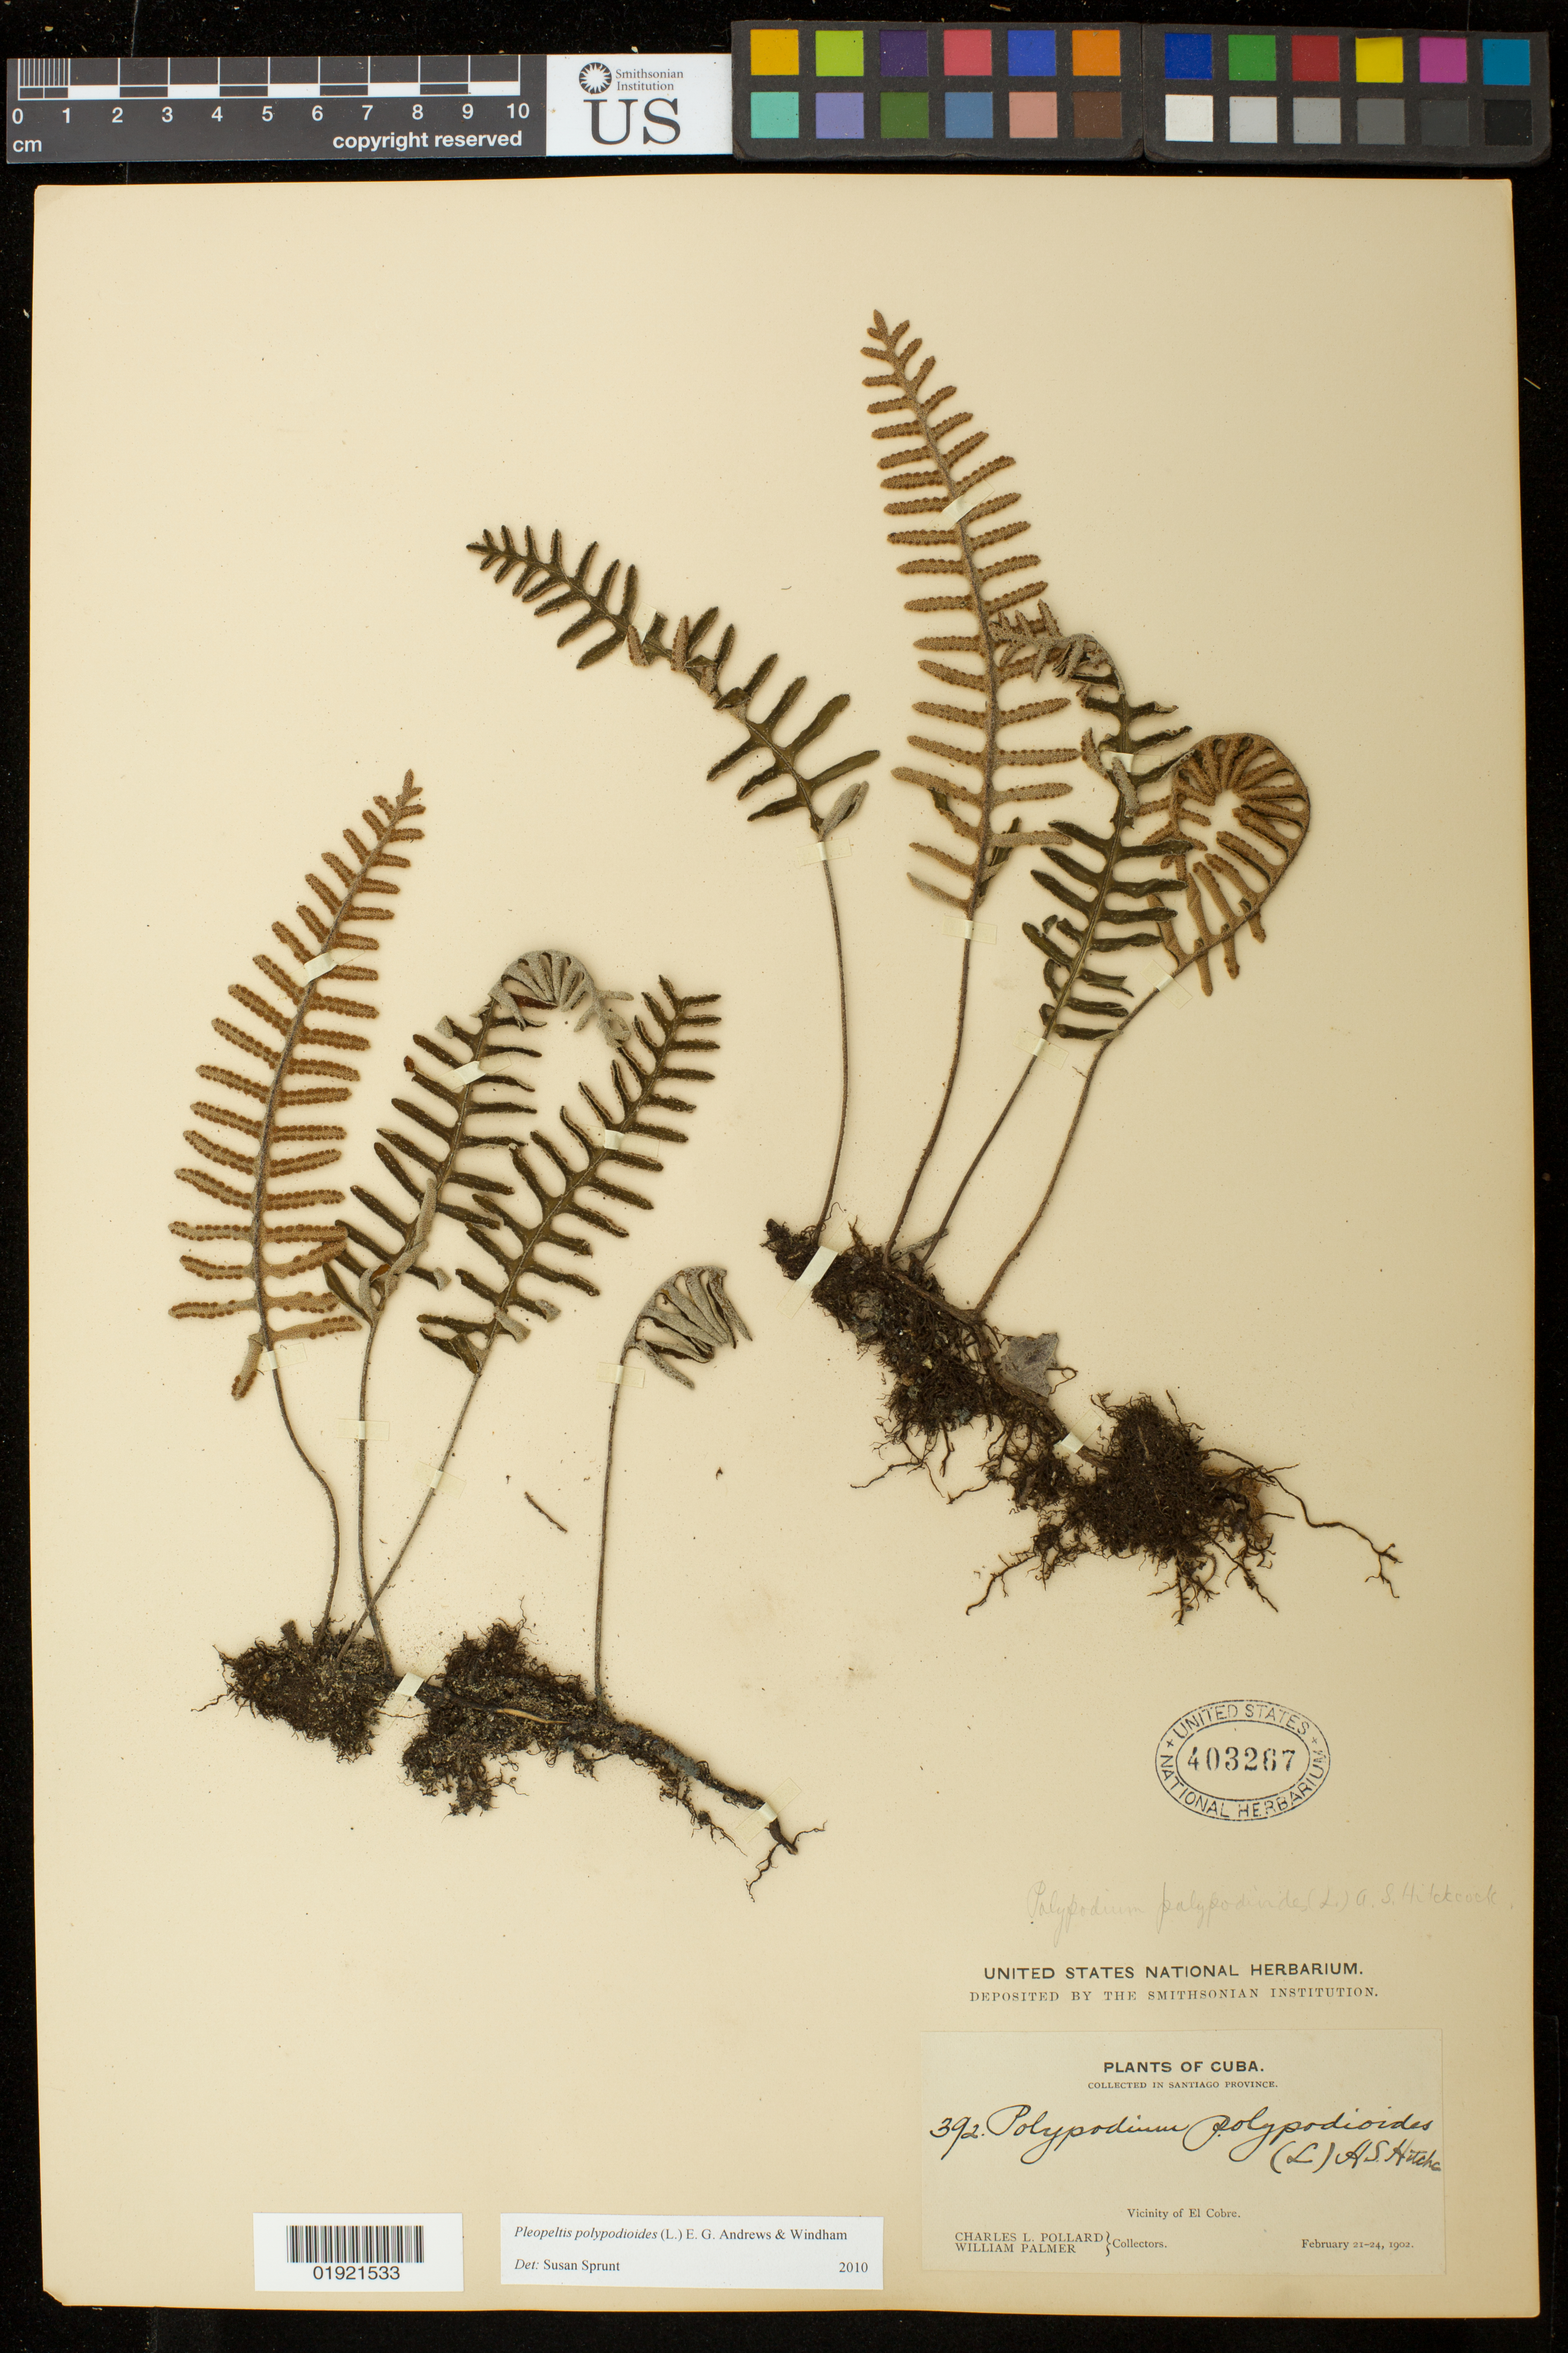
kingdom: Plantae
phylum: Tracheophyta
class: Polypodiopsida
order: Polypodiales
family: Polypodiaceae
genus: Pleopeltis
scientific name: Pleopeltis polypodioides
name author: (L.) E.G. Andrews & Windham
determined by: Sprunt, S. V.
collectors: C. L. Pollard & W. Palmer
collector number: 392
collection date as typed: February 21-24, 1902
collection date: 1902-02-21/1902-02-24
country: Cuba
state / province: Santiago de Cuba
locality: Santiago Province, vicinity of El Cobre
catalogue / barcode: US 403267